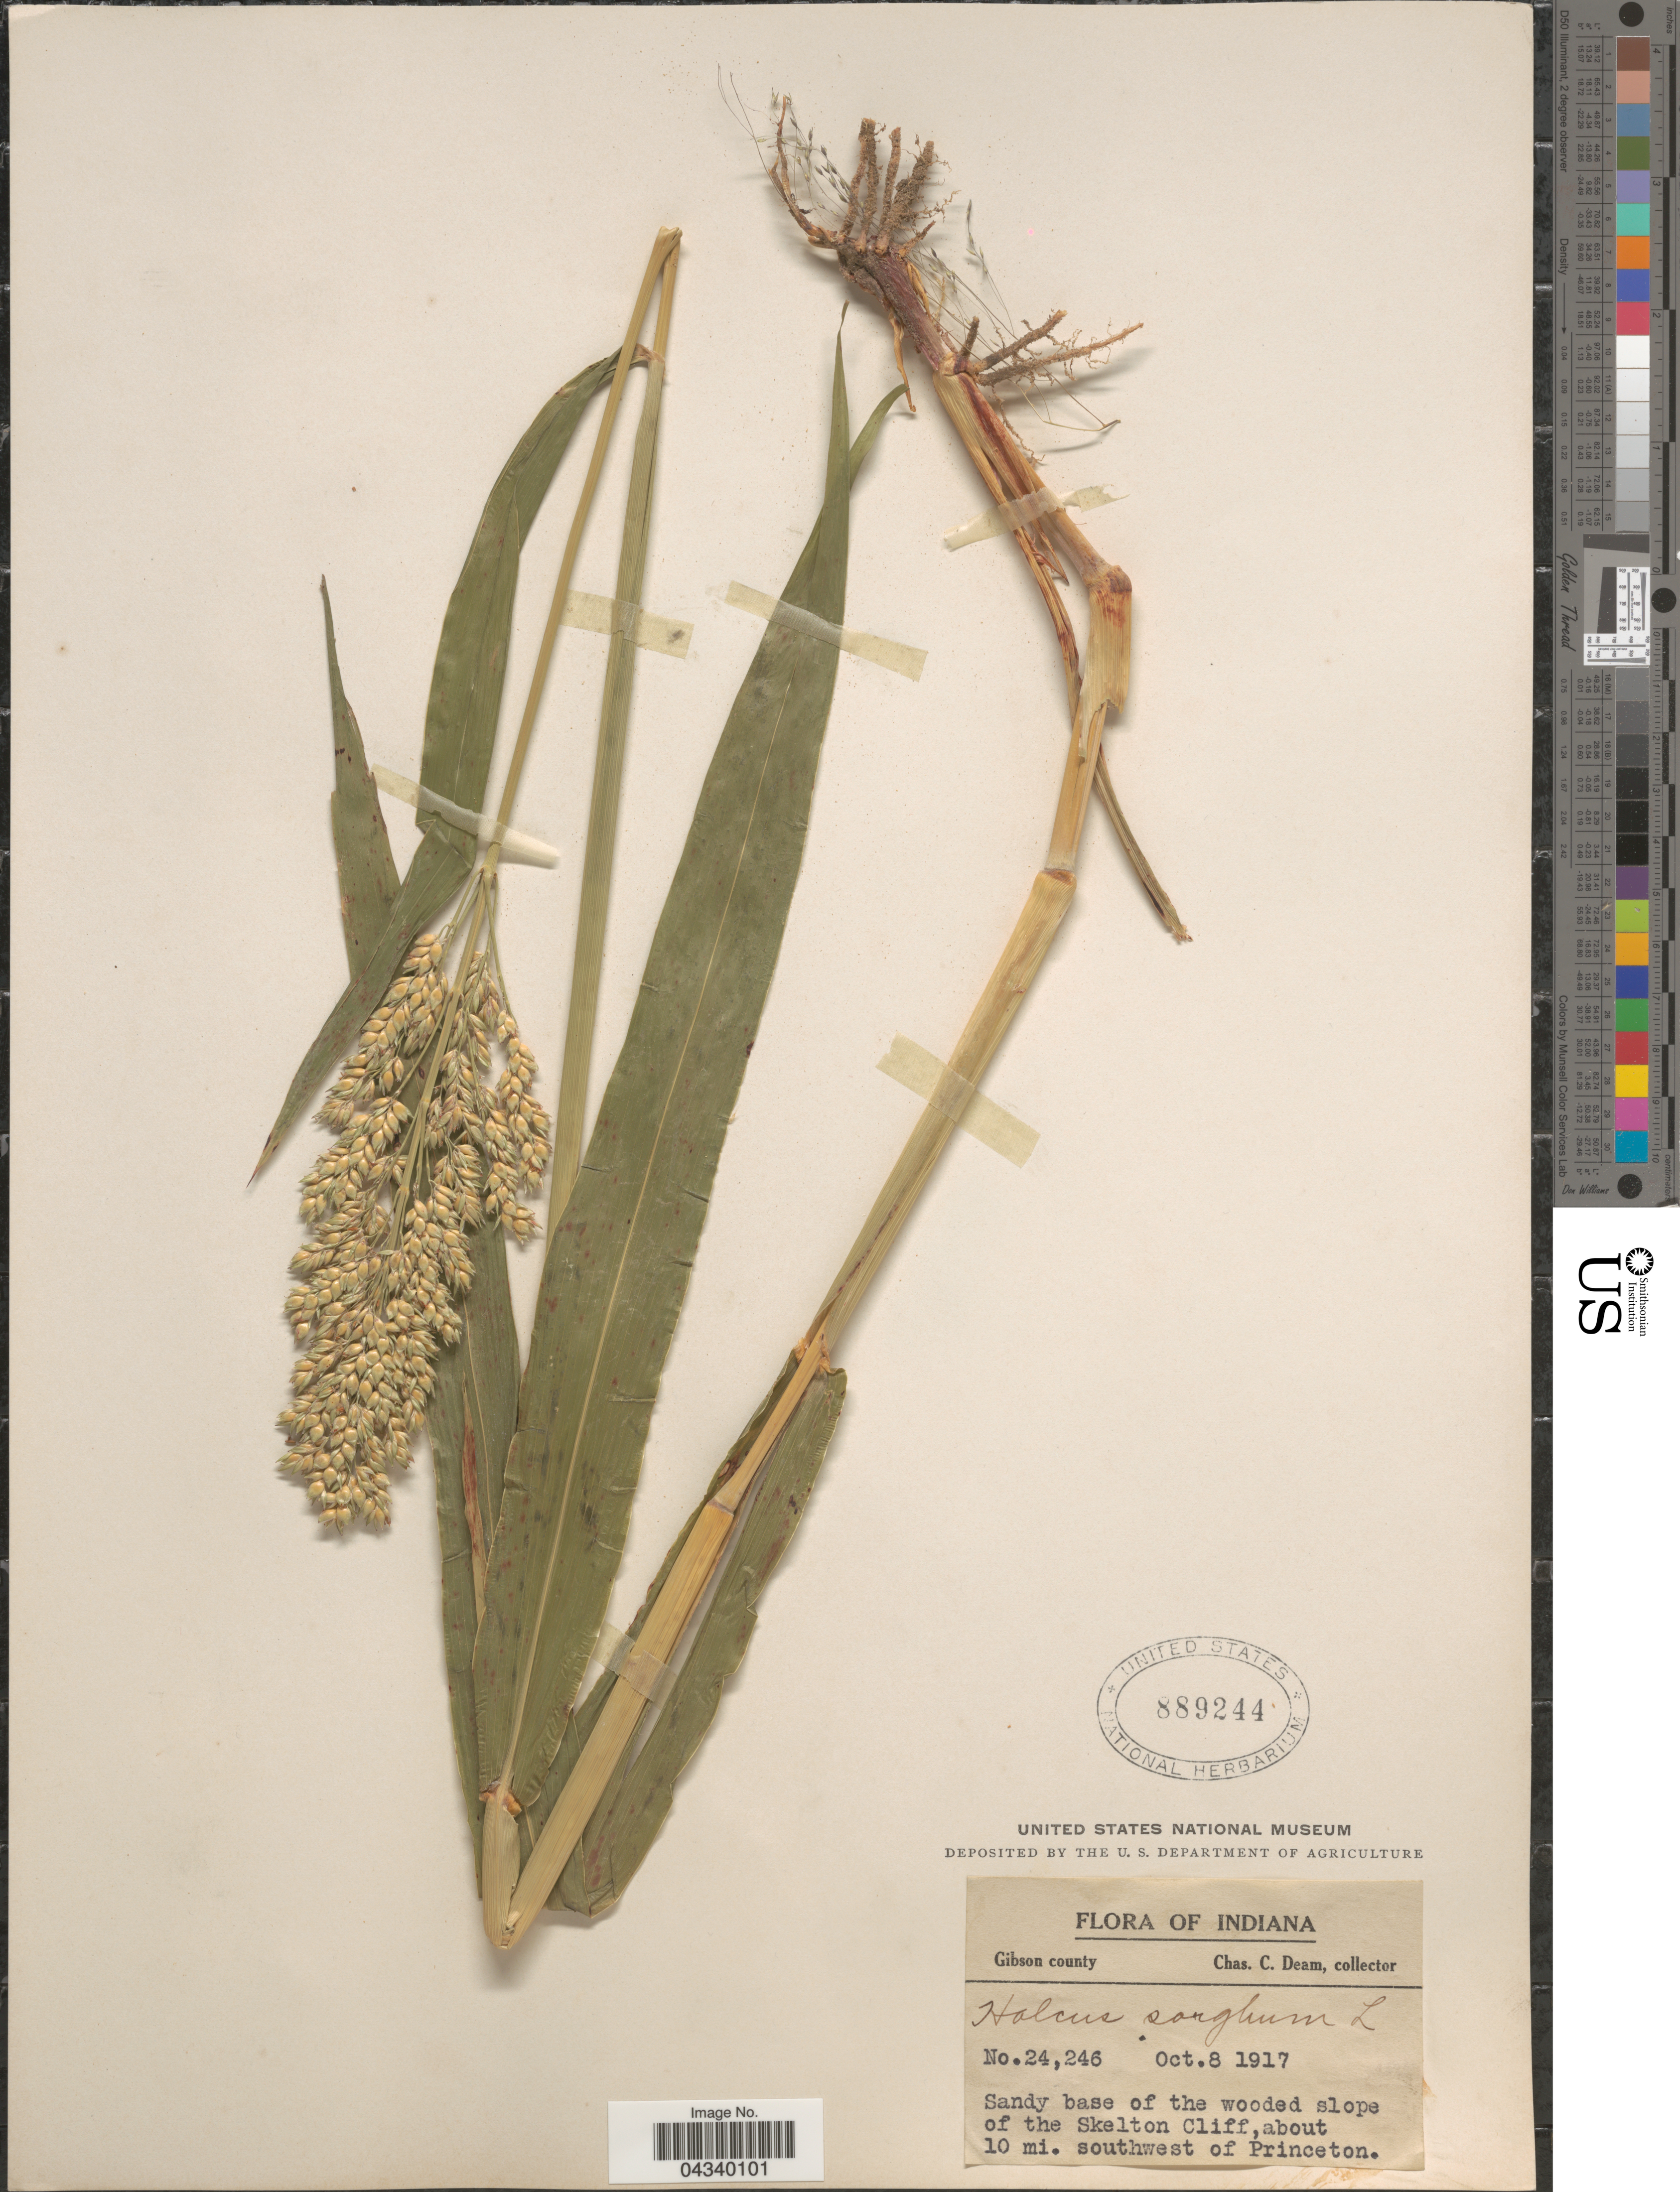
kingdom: Plantae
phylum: Tracheophyta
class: Liliopsida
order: Poales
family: Poaceae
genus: Sorghum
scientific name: Sorghum halepense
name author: (L.) Pers.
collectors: C. C. Deam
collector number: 24246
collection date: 1917-10-08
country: United States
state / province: Indiana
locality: Gibson county. Sandy base of the wooded slope of the Skelton Cliff, about 10 mi. southwest of Princeton.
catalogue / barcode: US 889244